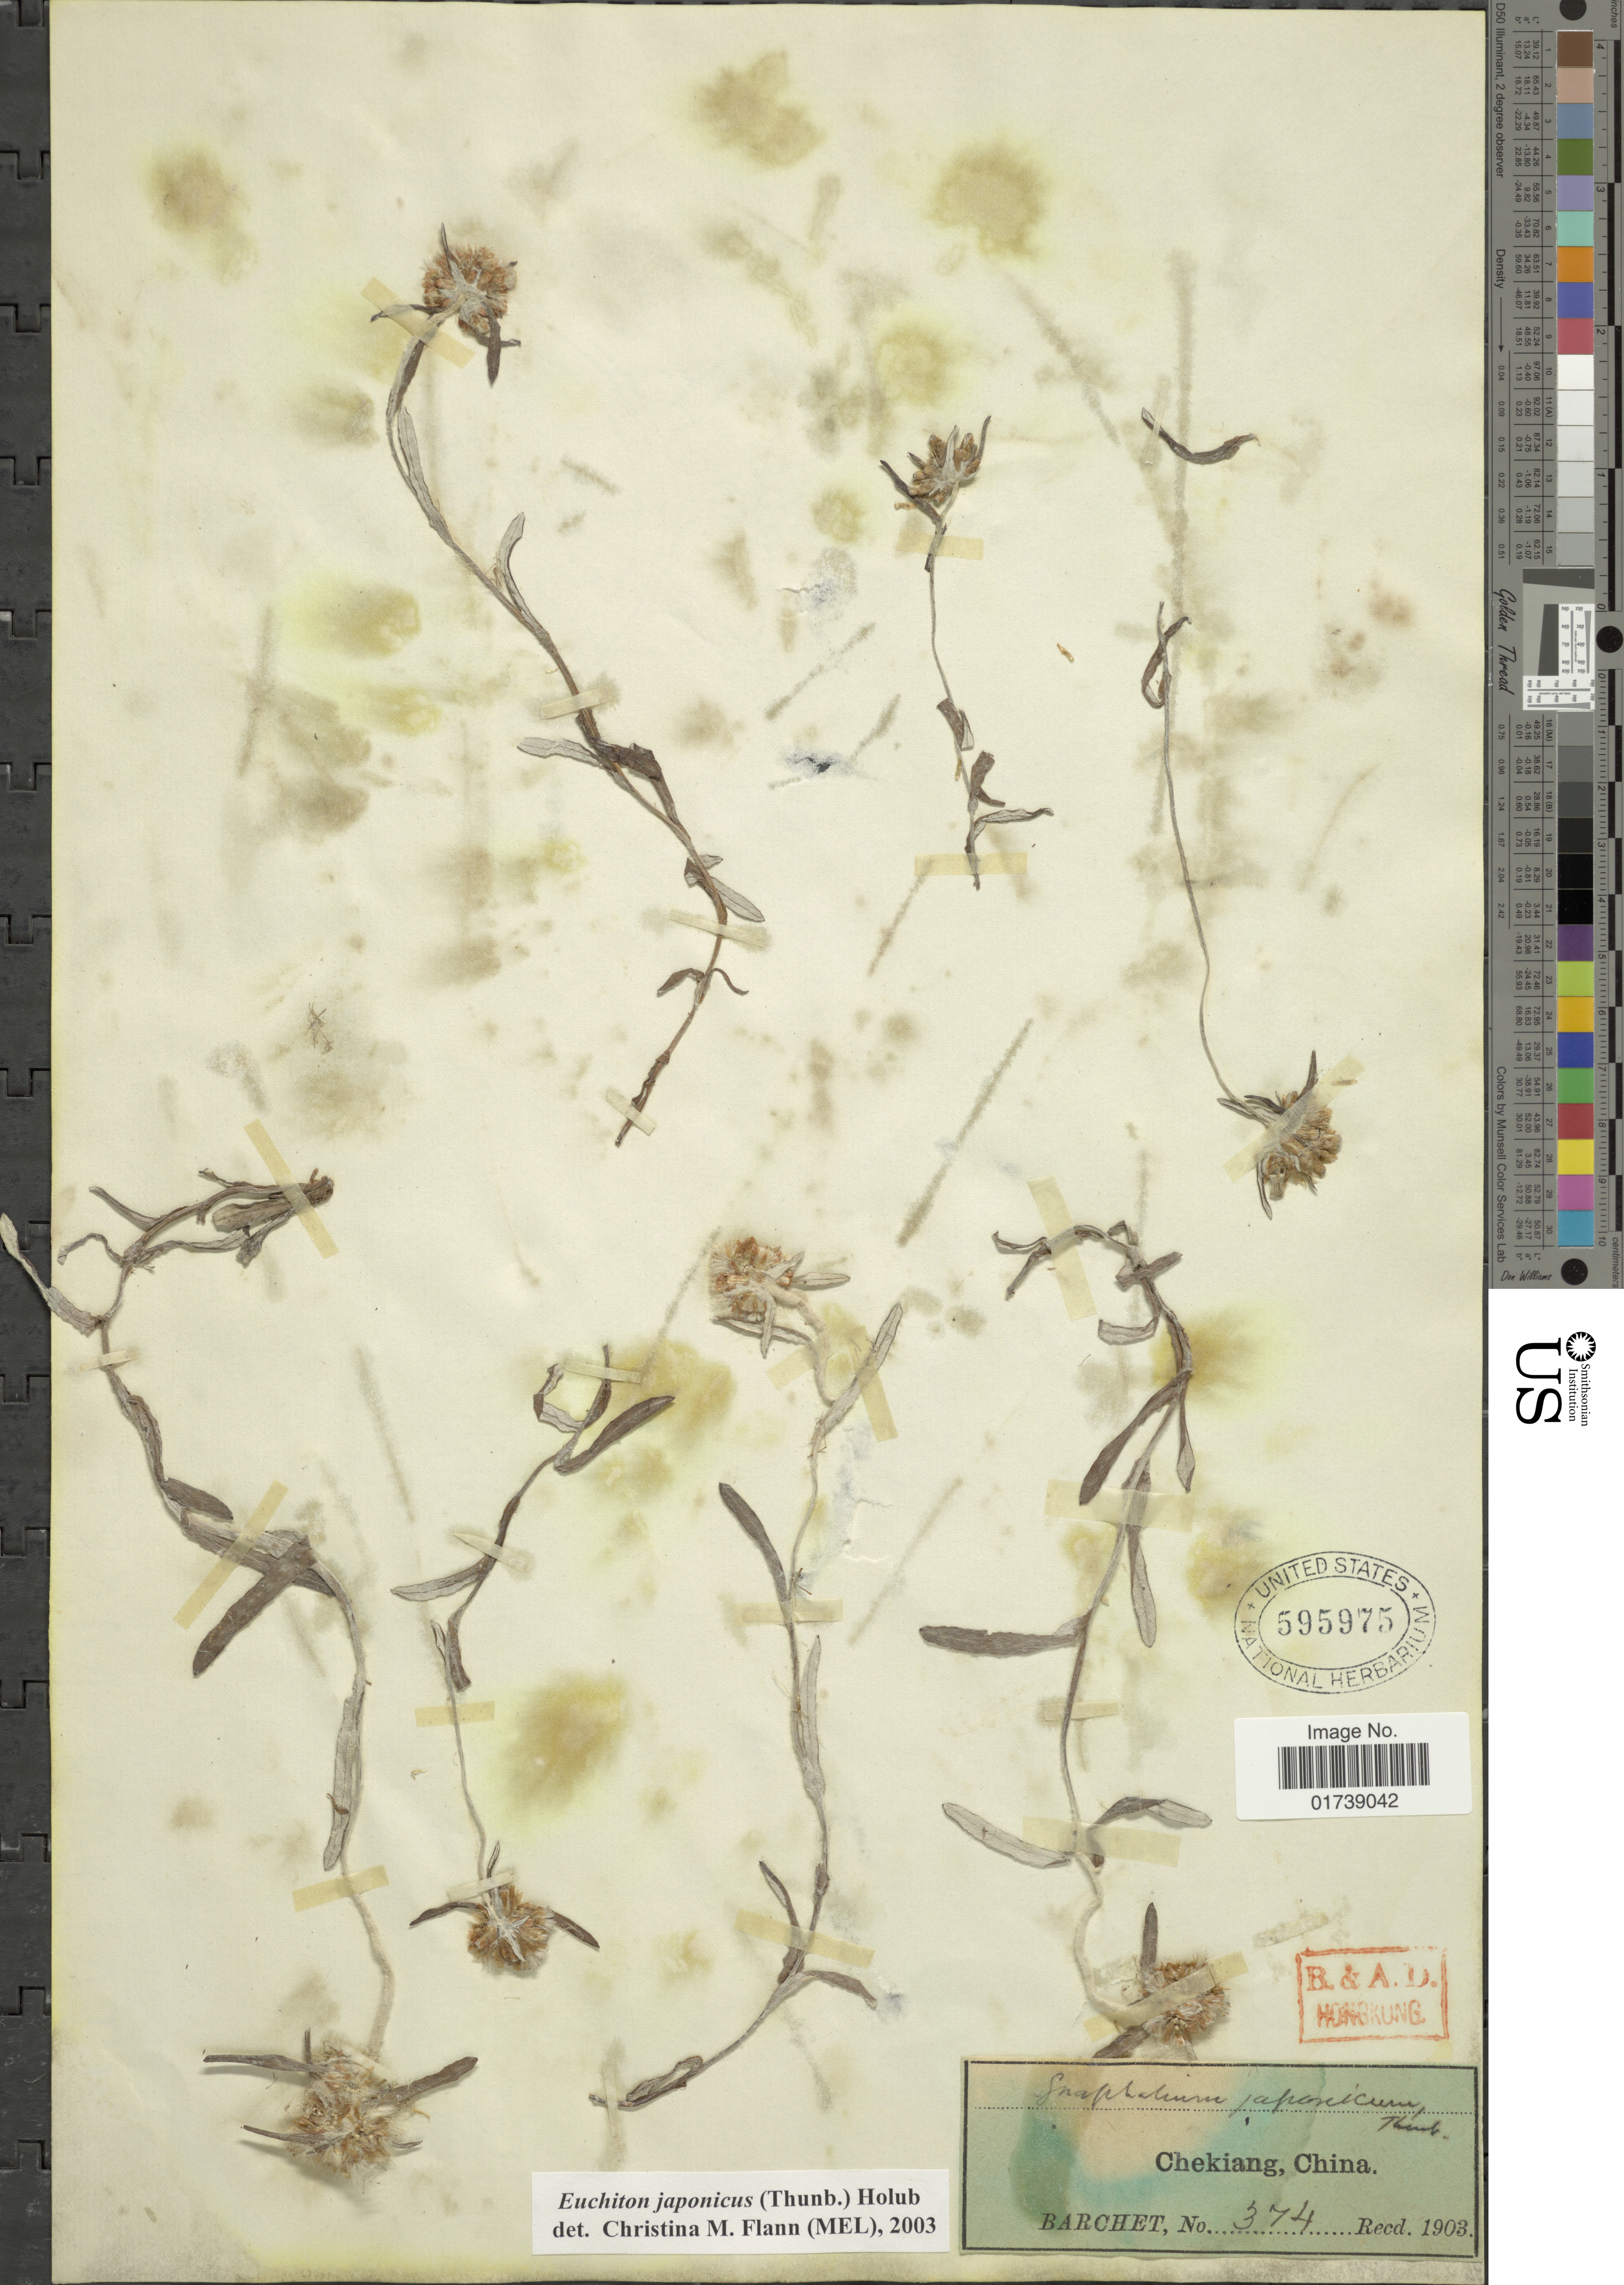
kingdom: Plantae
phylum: Tracheophyta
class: Magnoliopsida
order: Asterales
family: Asteraceae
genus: Euchiton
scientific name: Euchiton japonicus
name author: (Thunb.) Anderb.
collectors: Barchet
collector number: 374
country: China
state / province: Zhejiang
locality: Chekiang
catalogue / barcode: US 595975